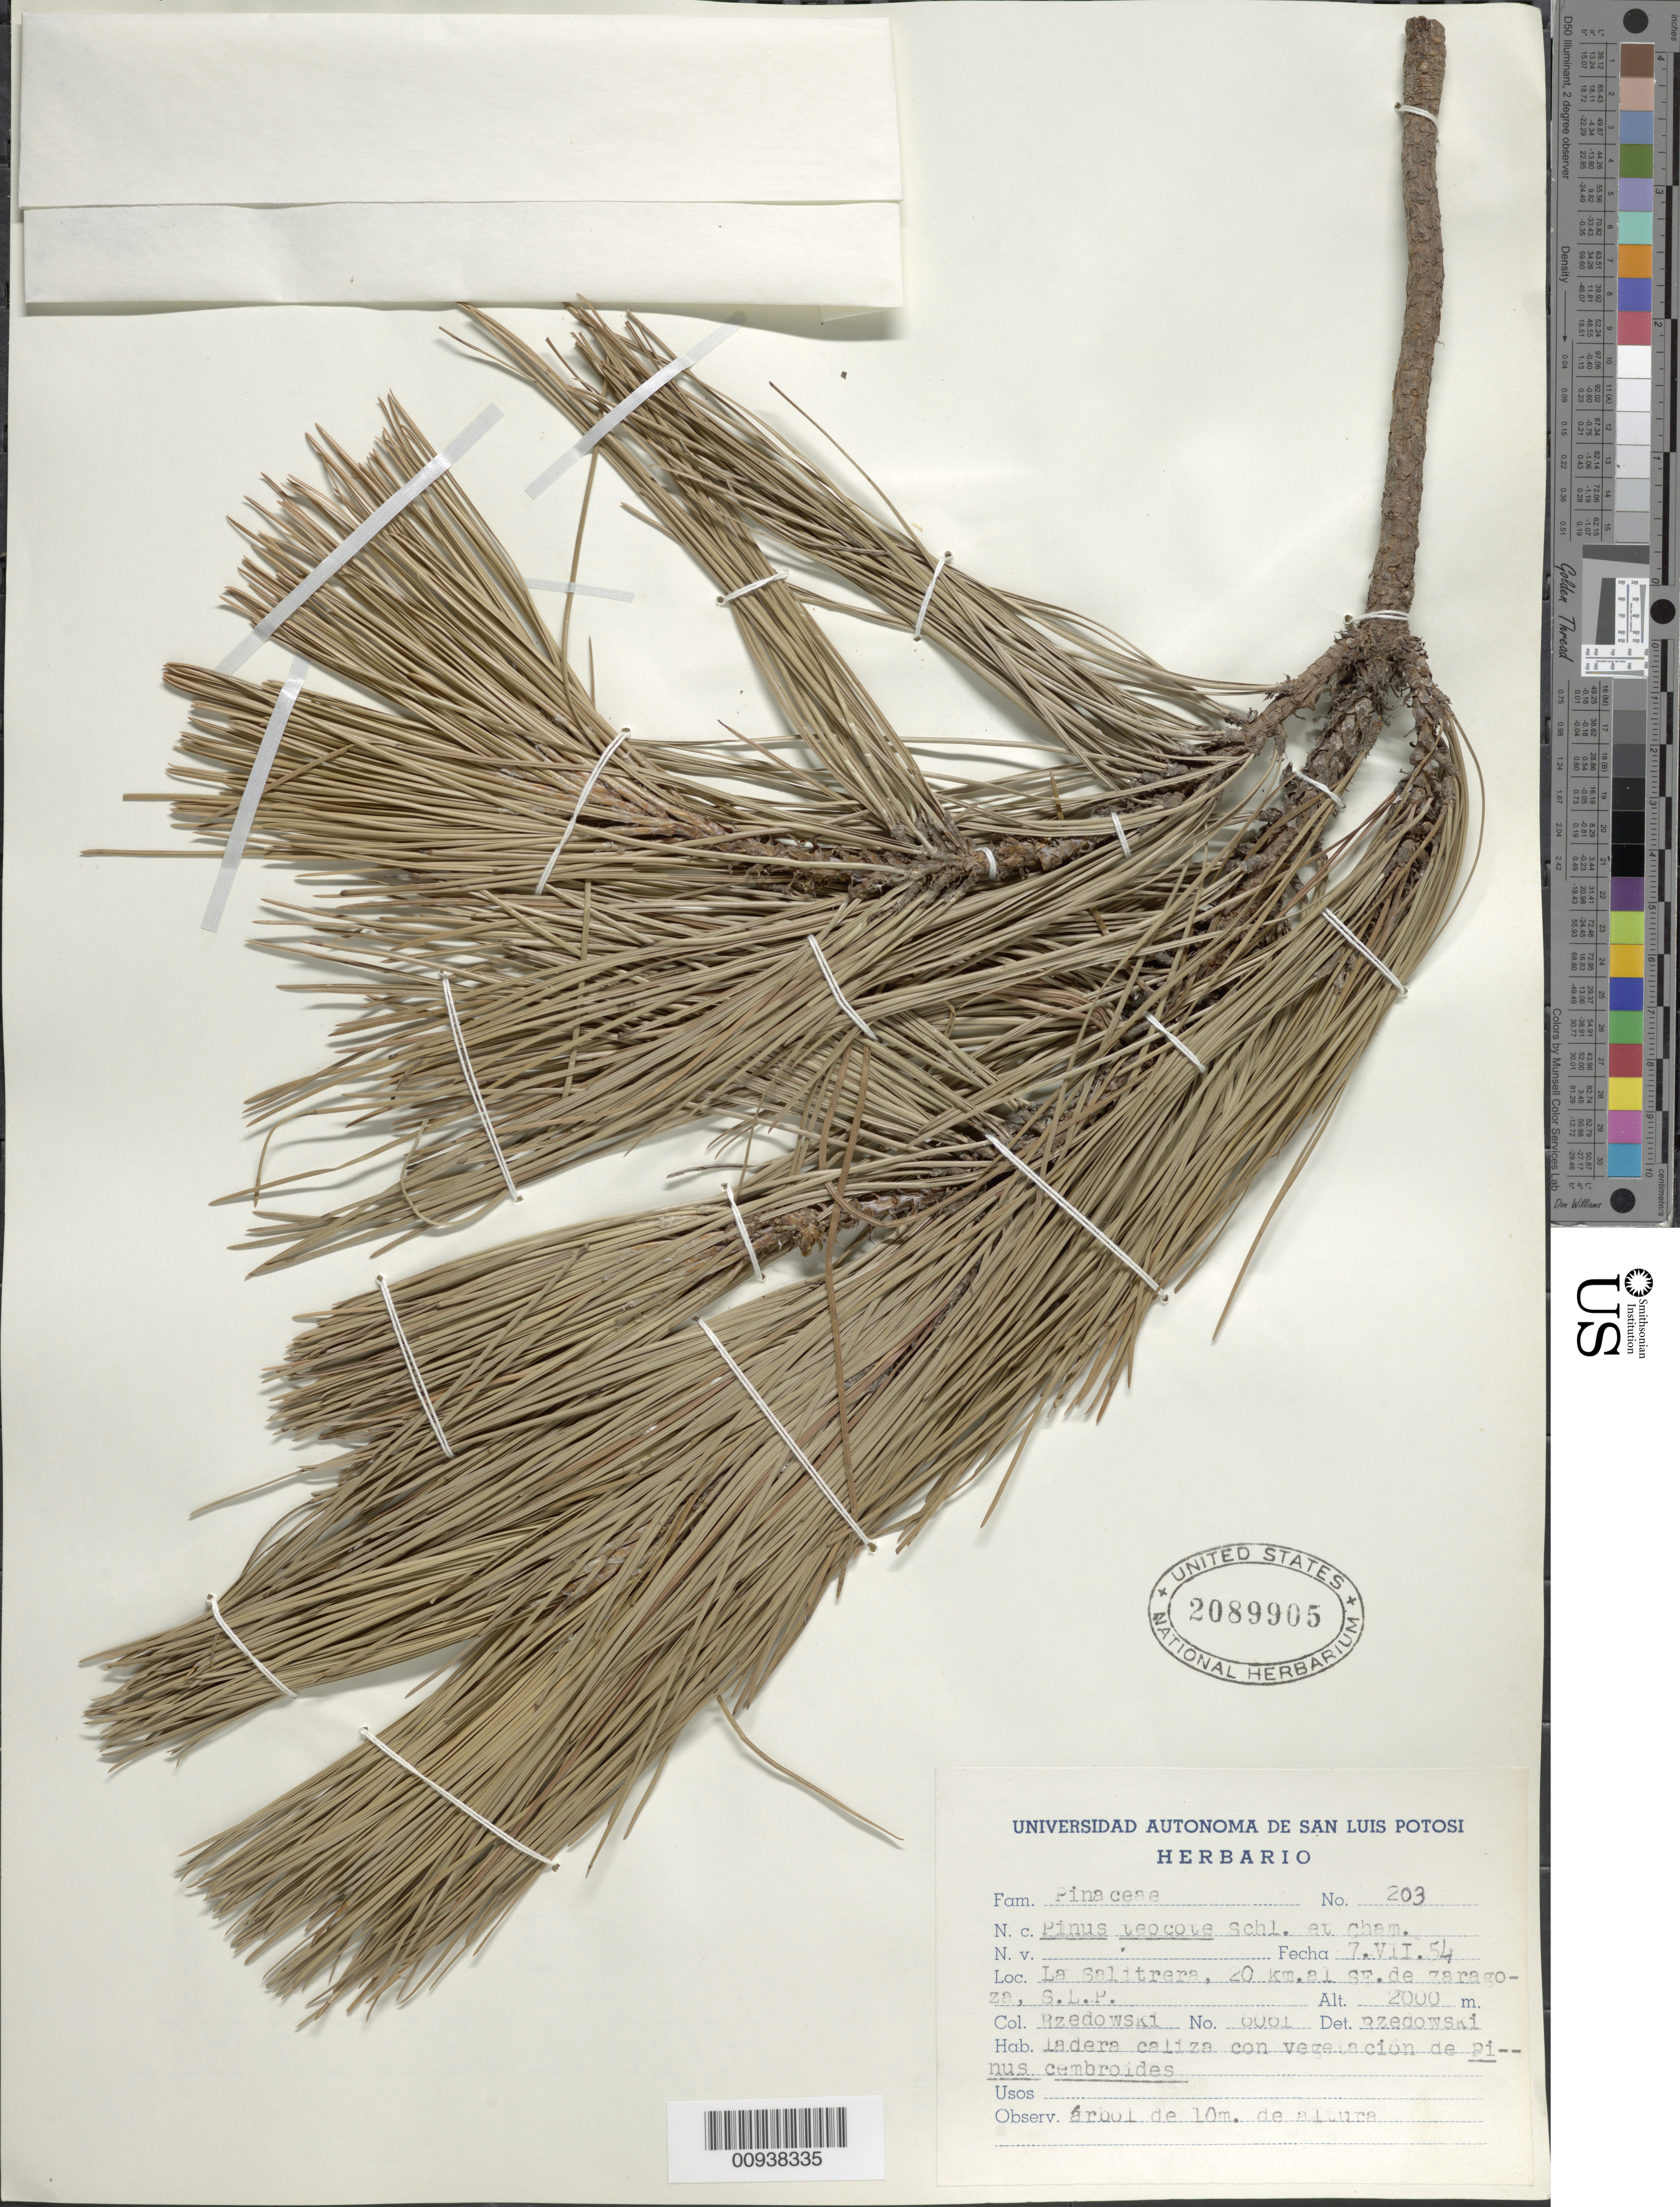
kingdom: Plantae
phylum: Tracheophyta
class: Pinopsida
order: Pinales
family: Pinaceae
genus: Pinus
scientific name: Pinus teocote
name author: Schltdl. & Cham.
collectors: J. Rzedowski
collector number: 203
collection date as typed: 07 Jul 1954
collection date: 1954-07-07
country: Mexico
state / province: San Luis Potosí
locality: La Salitrera, 20 km al SE de Zaragoza.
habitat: Ladera caliza con vegetación de Pinus cembroides.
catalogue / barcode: US 2089905